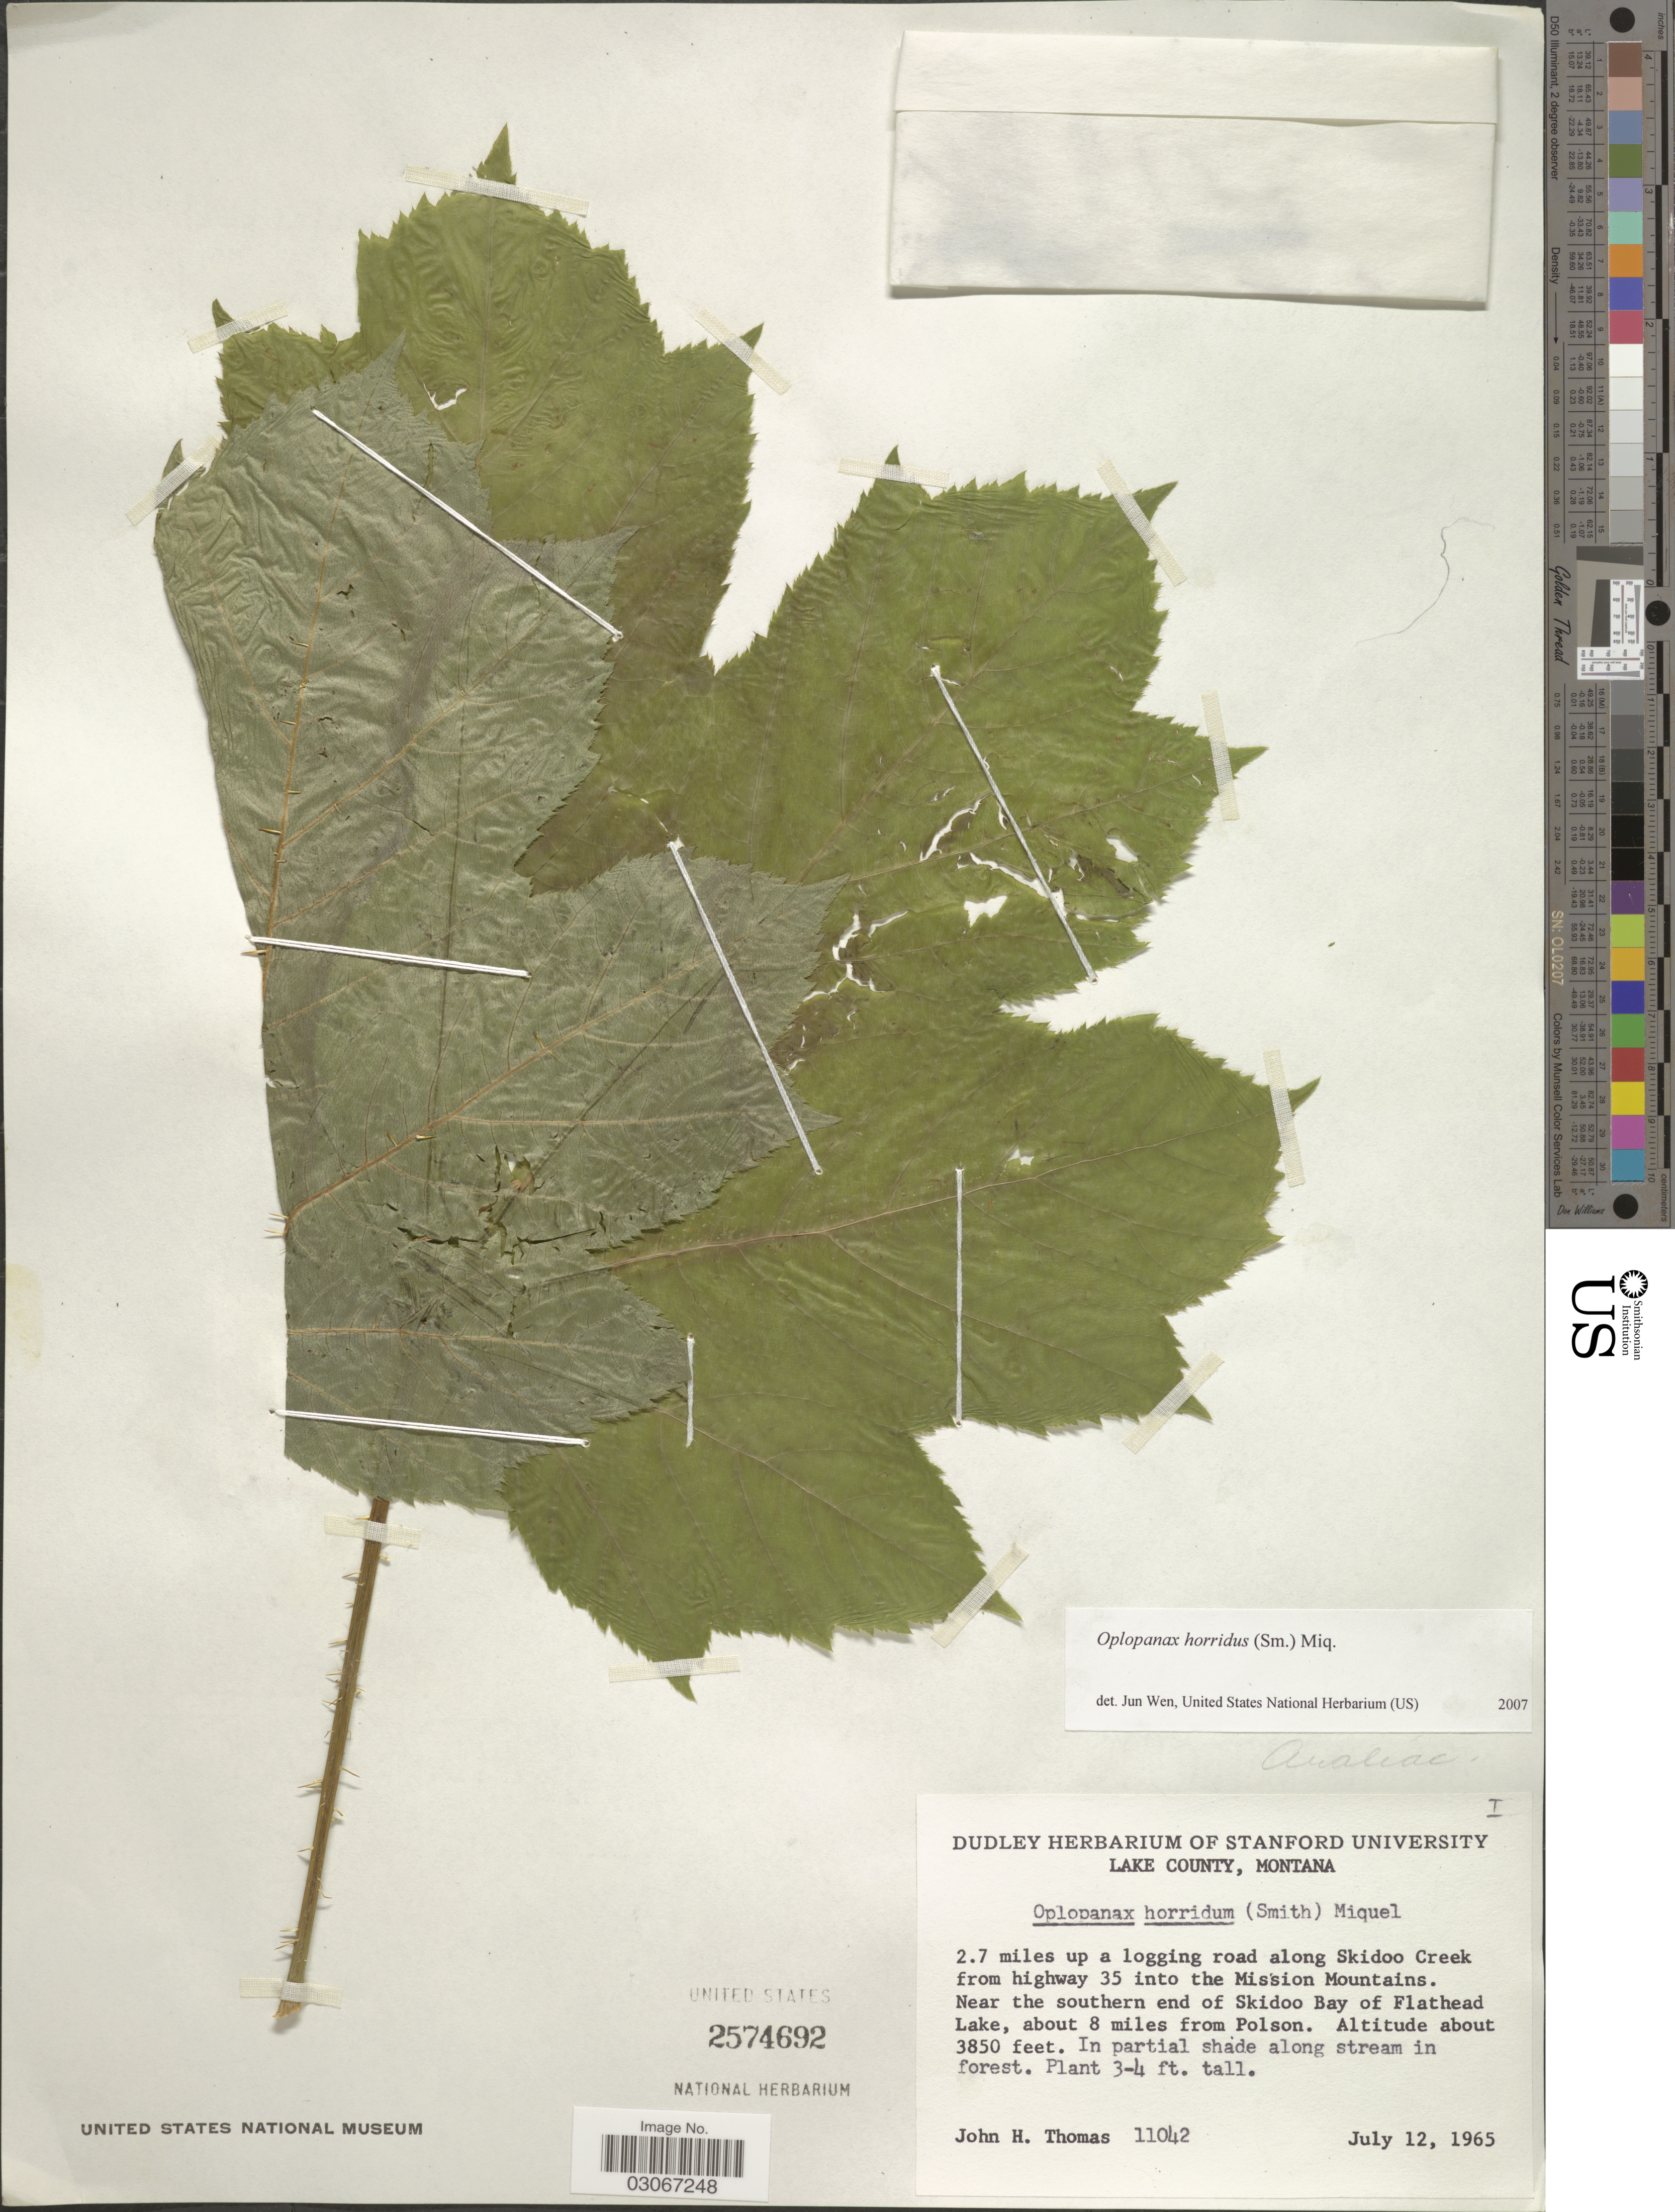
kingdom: Plantae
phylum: Tracheophyta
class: Magnoliopsida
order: Apiales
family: Apiaceae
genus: Opopanax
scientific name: Opopanax horridus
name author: Miq. ex Dippel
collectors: J. H. Thomas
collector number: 11042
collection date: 1965-07-12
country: United States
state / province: Montana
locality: Lake County. 2.7 miles up a logging road along Skidoo Creek from highway 35 into the Mission Mountains. Near the southern end of Skidoo Bay of Flathead Lake, about 8 miles from Polson.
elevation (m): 1173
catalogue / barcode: US 2574692